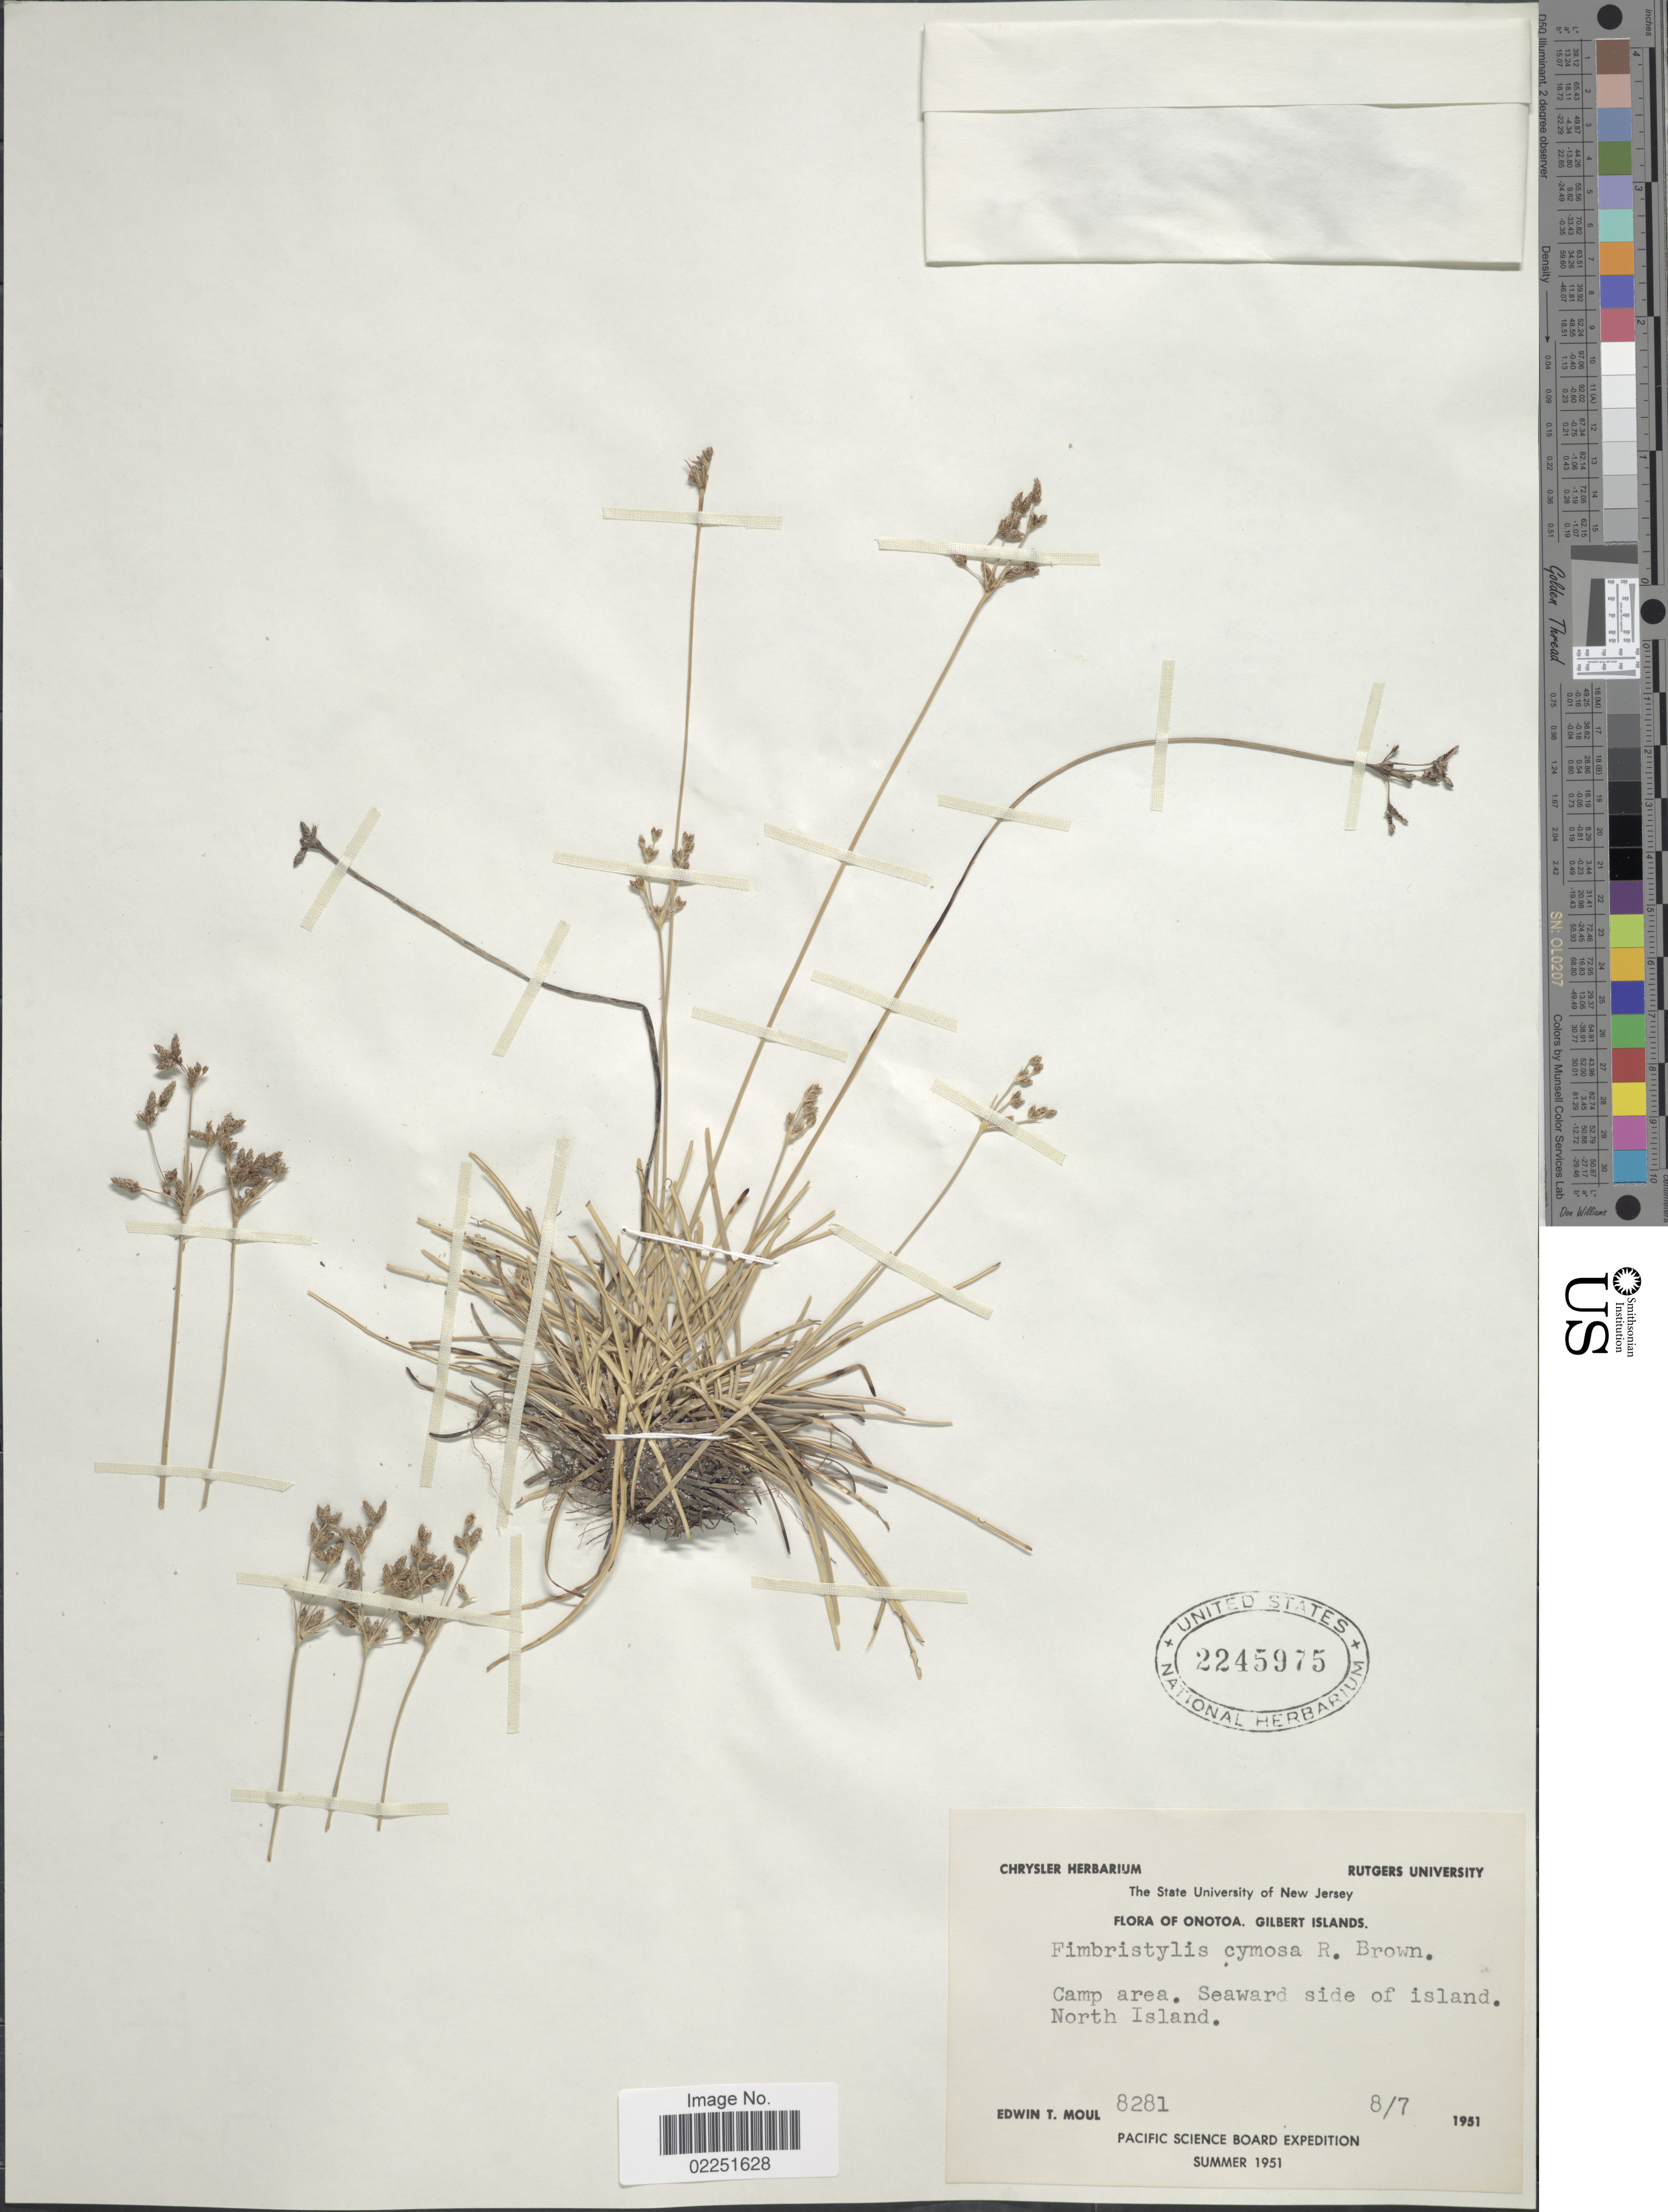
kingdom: Plantae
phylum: Tracheophyta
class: Liliopsida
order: Poales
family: Cyperaceae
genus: Fimbristylis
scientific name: Fimbristylis cymosa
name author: R. Br.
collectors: E. T. Moul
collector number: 8281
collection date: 1951-07-08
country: Kiribati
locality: Onotoa, Gilbert Islands. Camp area. Seaward side of island. North Island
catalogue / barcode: US 2245975